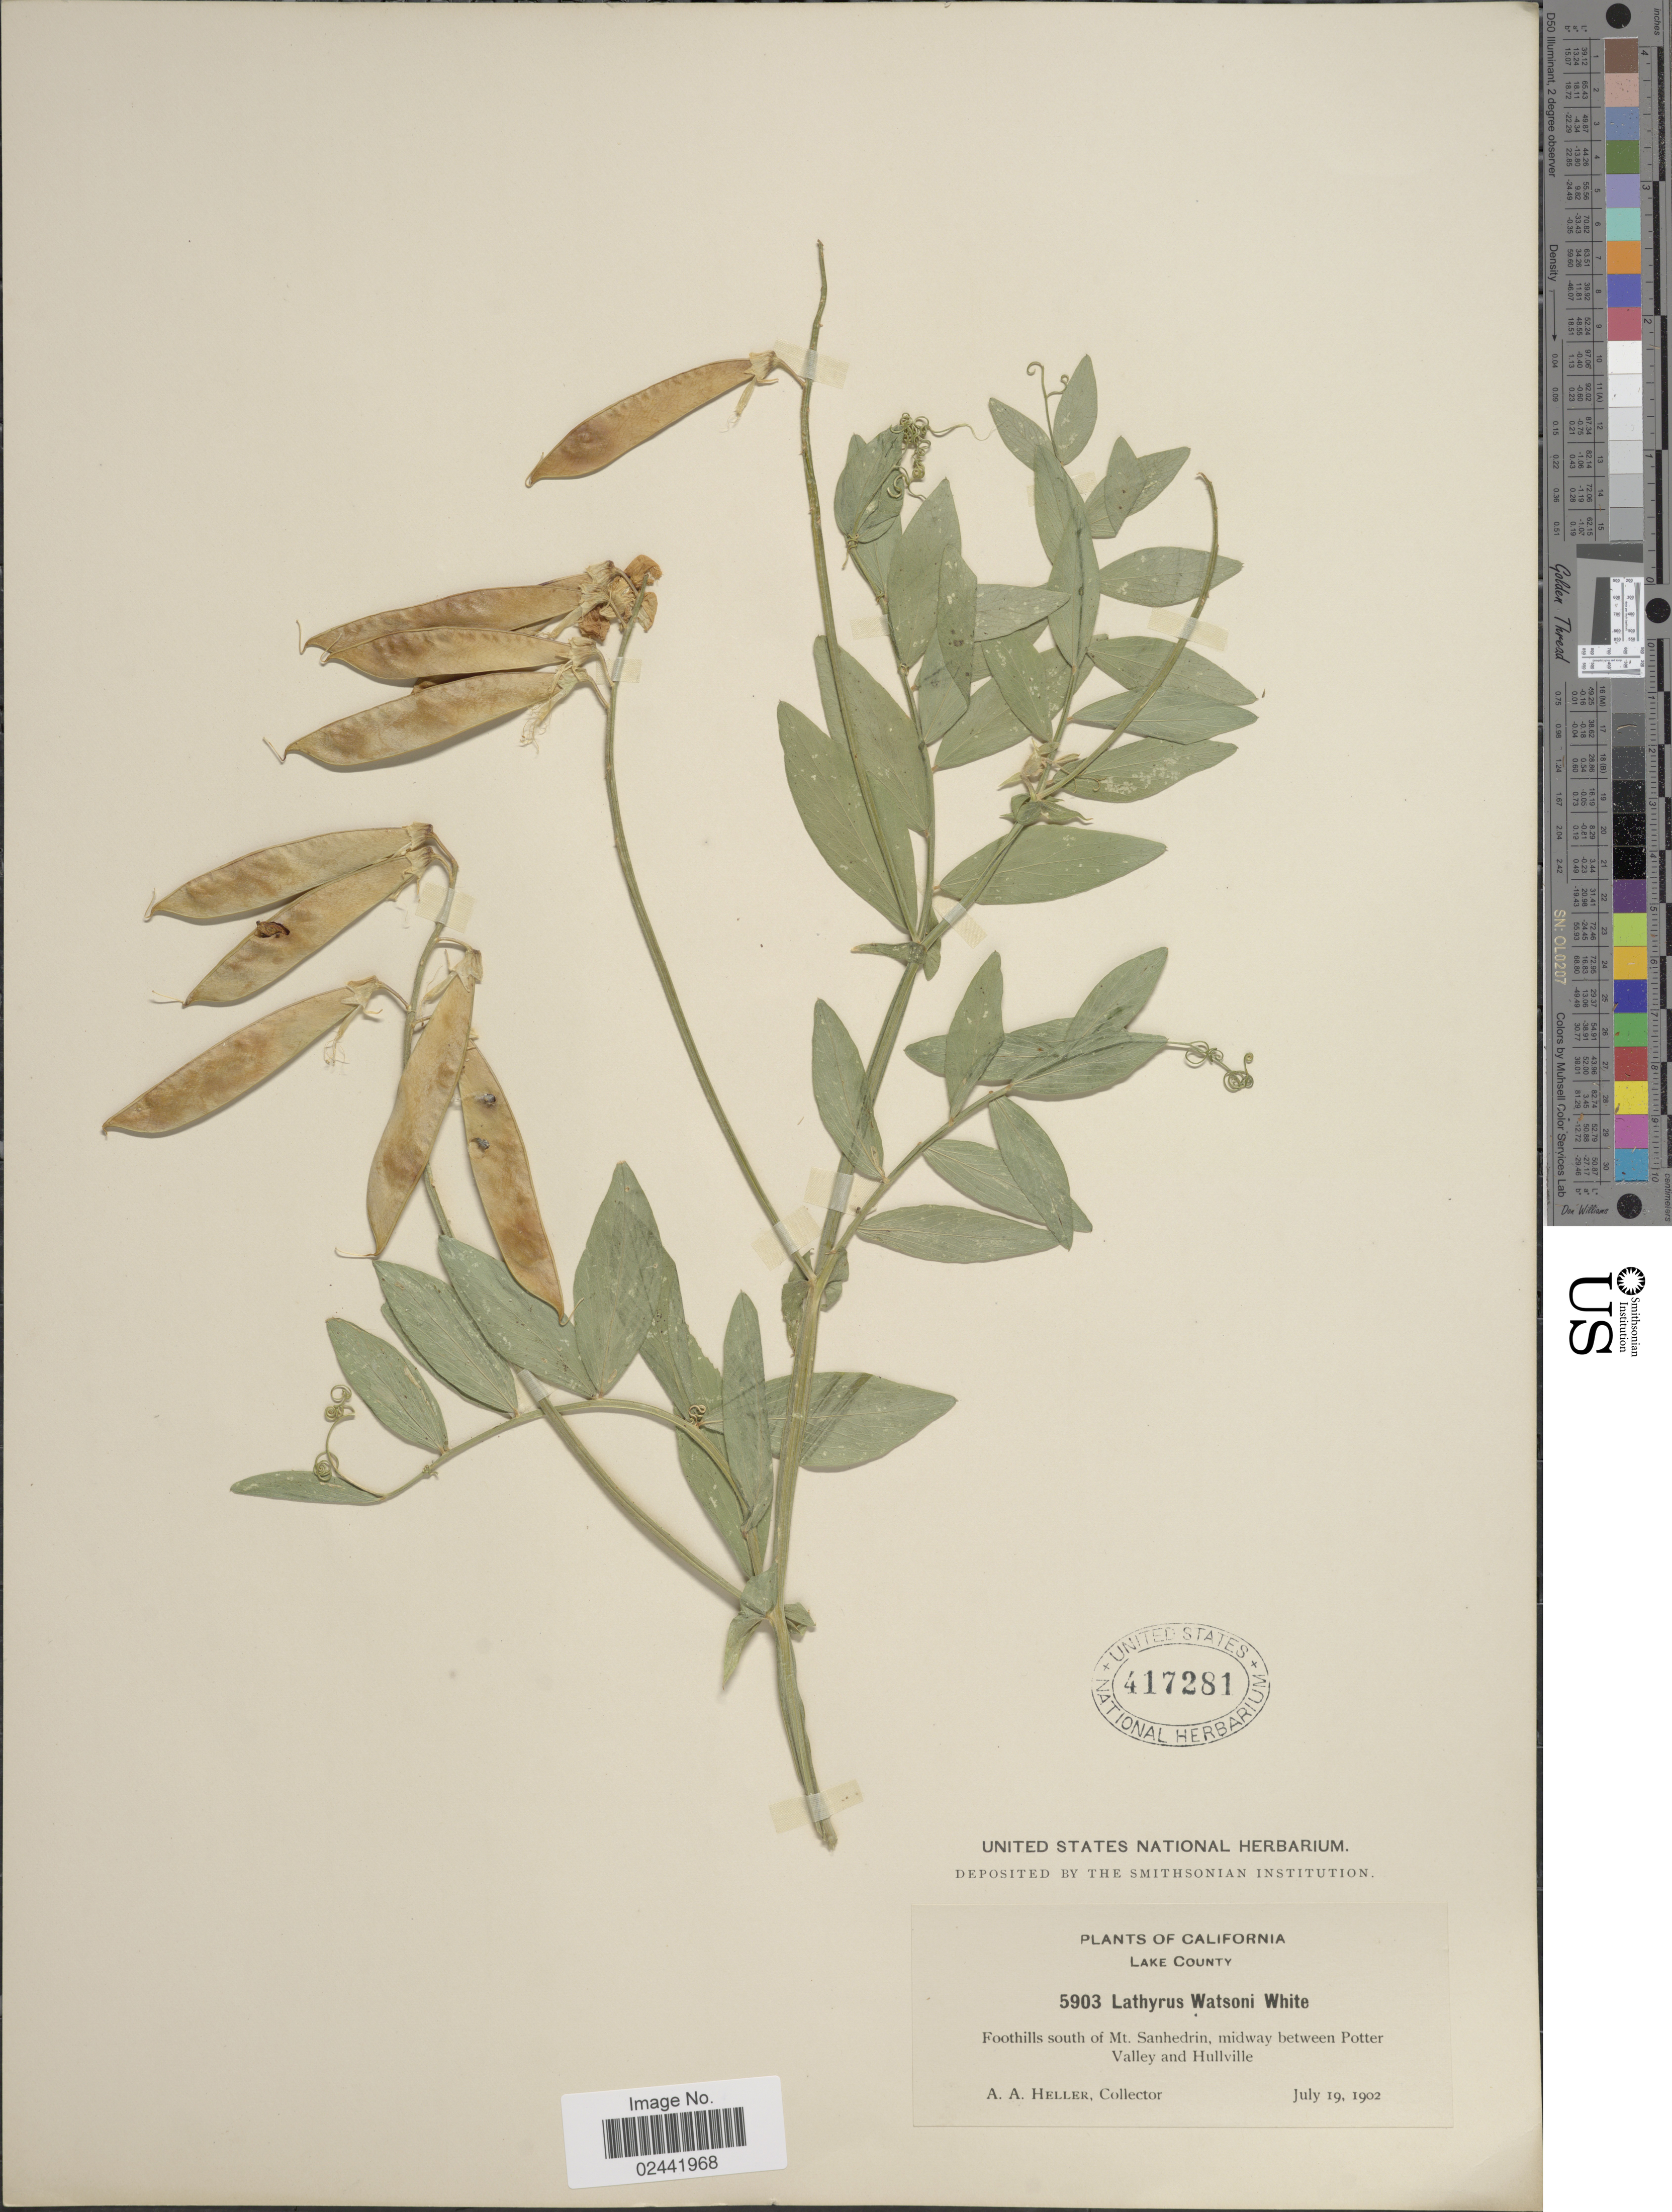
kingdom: Plantae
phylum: Tracheophyta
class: Magnoliopsida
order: Fabales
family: Fabaceae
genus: Lathyrus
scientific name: Lathyrus watsonii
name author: T.G. White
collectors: A. A. Heller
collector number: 5903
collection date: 1902-07-19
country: United States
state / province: California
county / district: Lake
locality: Lake County. Foothills south of Mt. Sanhedrin, midway between Potter Valley and Hullville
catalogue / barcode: US 417281